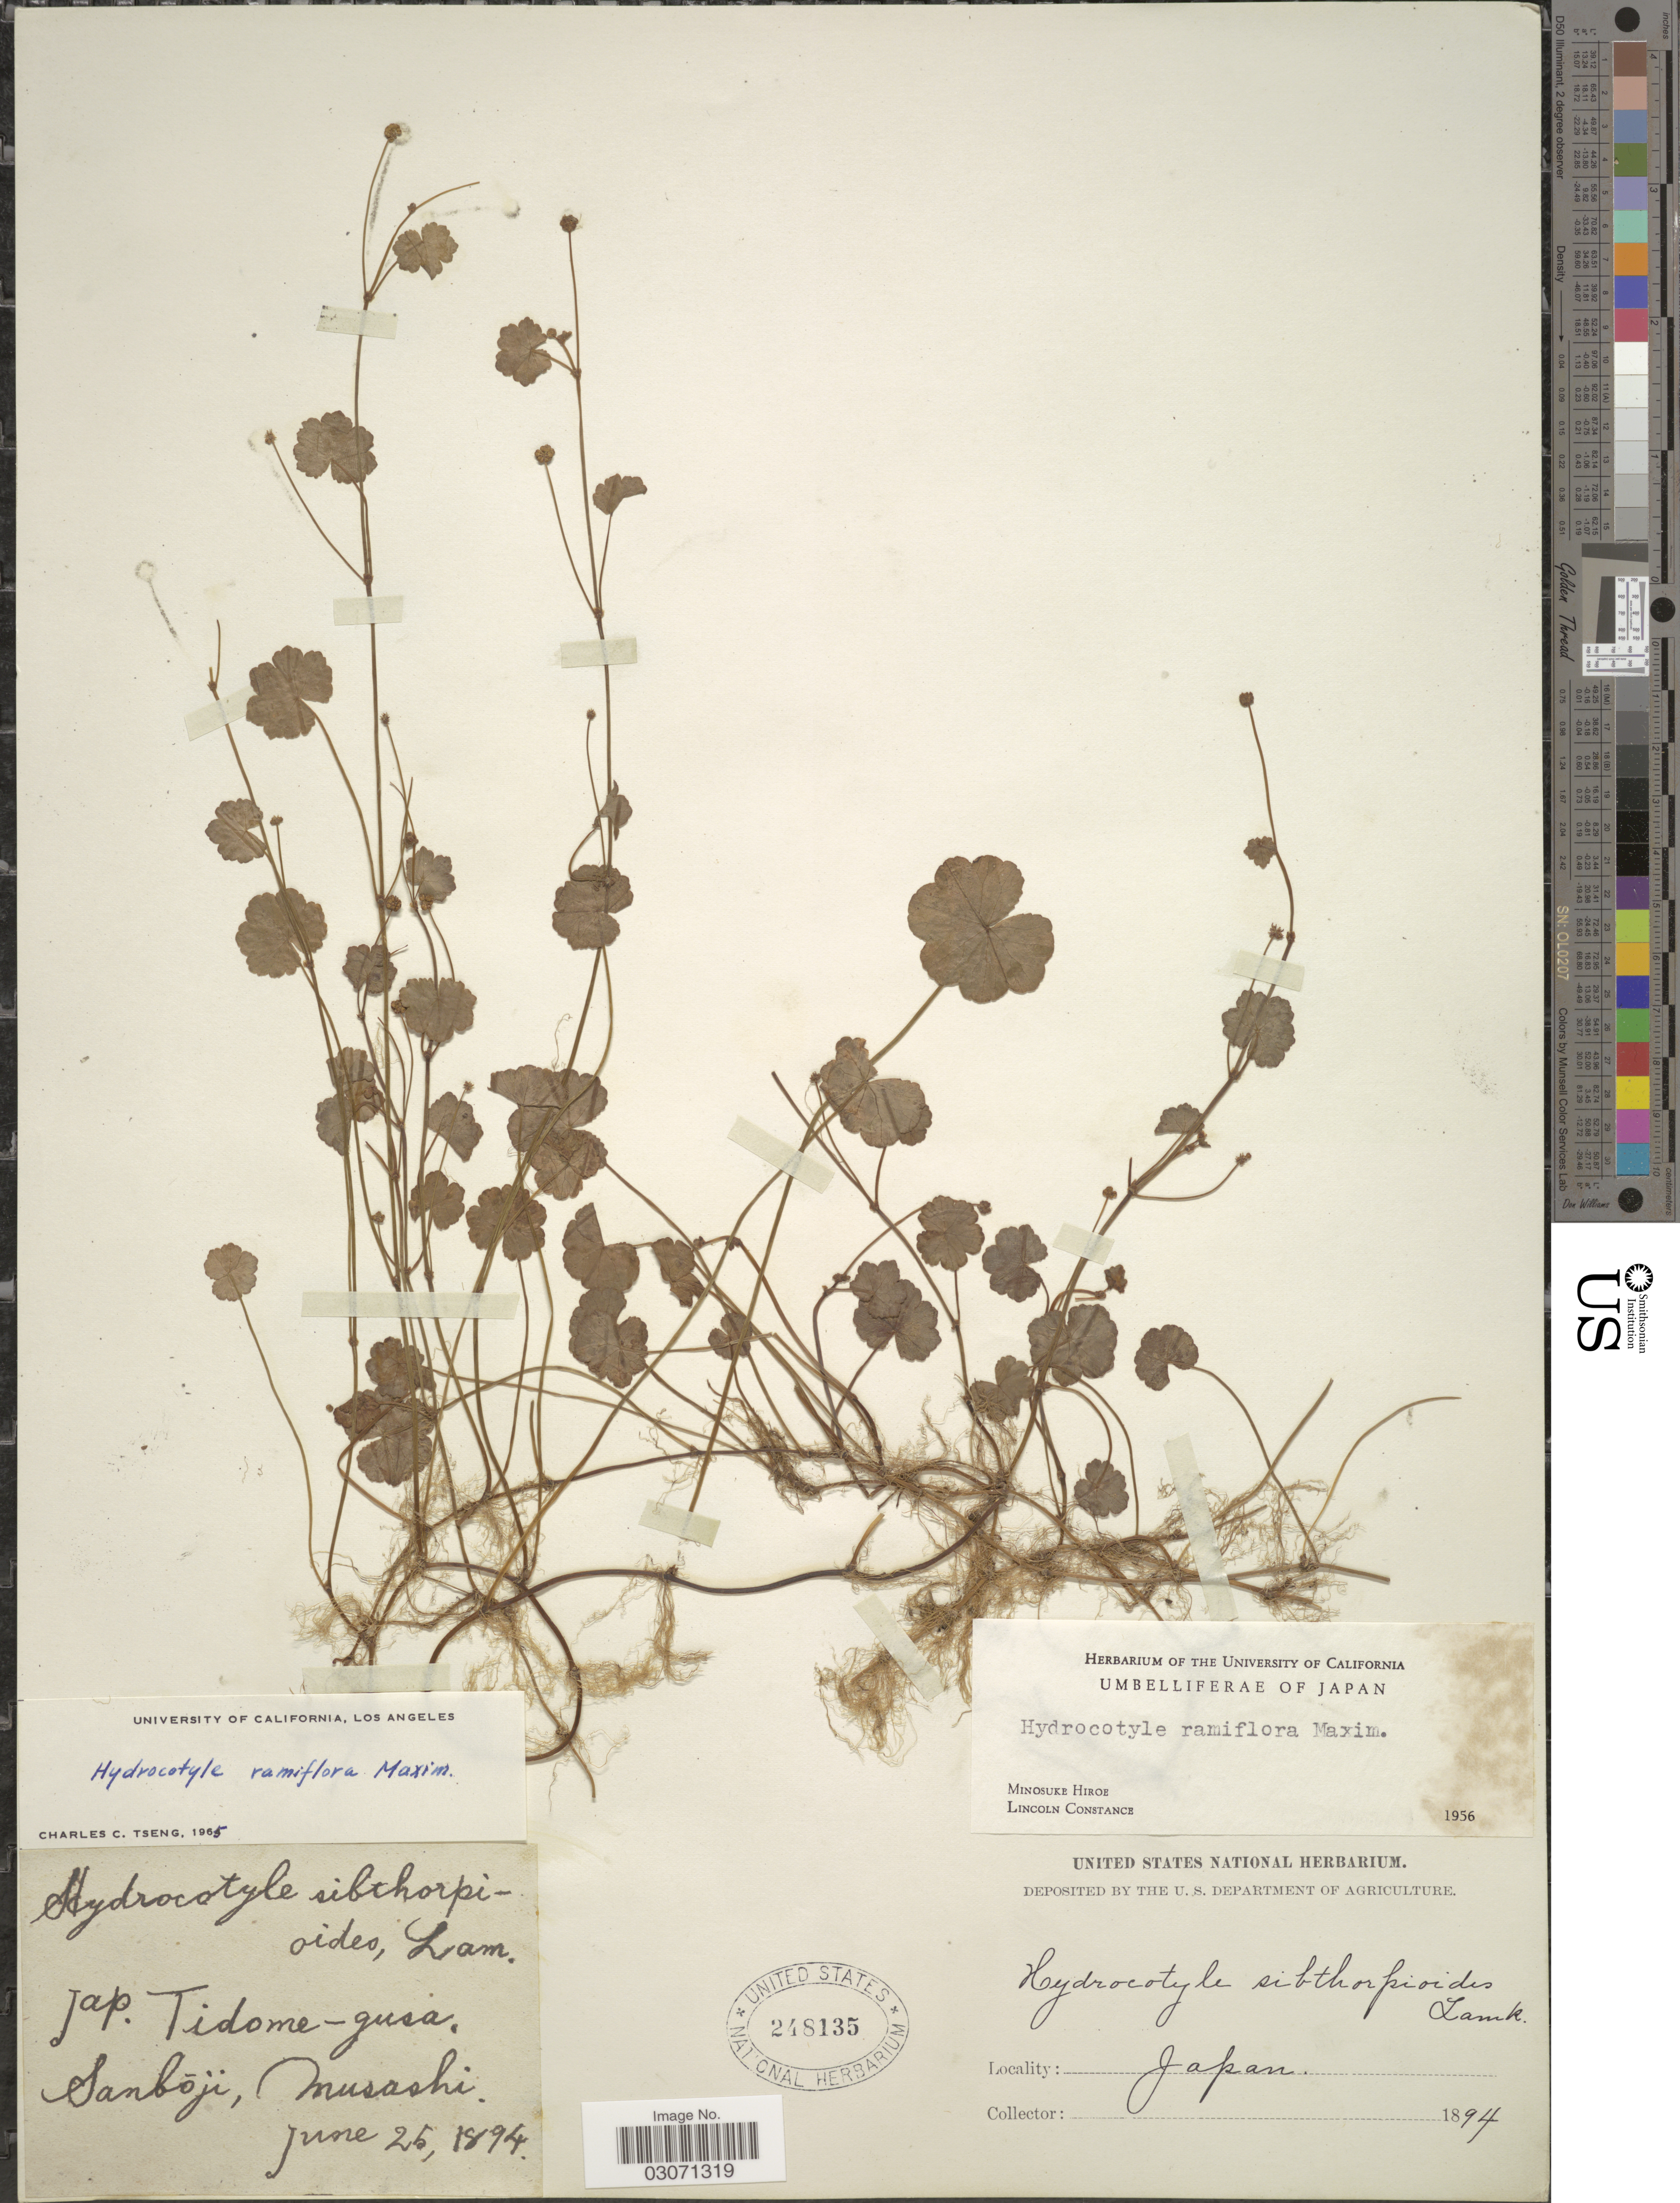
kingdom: Plantae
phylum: Tracheophyta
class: Magnoliopsida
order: Apiales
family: Araliaceae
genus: Hydrocotyle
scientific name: Hydrocotyle ramiflora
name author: Maxim.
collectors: ex herb. United States National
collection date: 1894-06-25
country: Japan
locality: Sanbóji, Musashi.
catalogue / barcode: US 248135